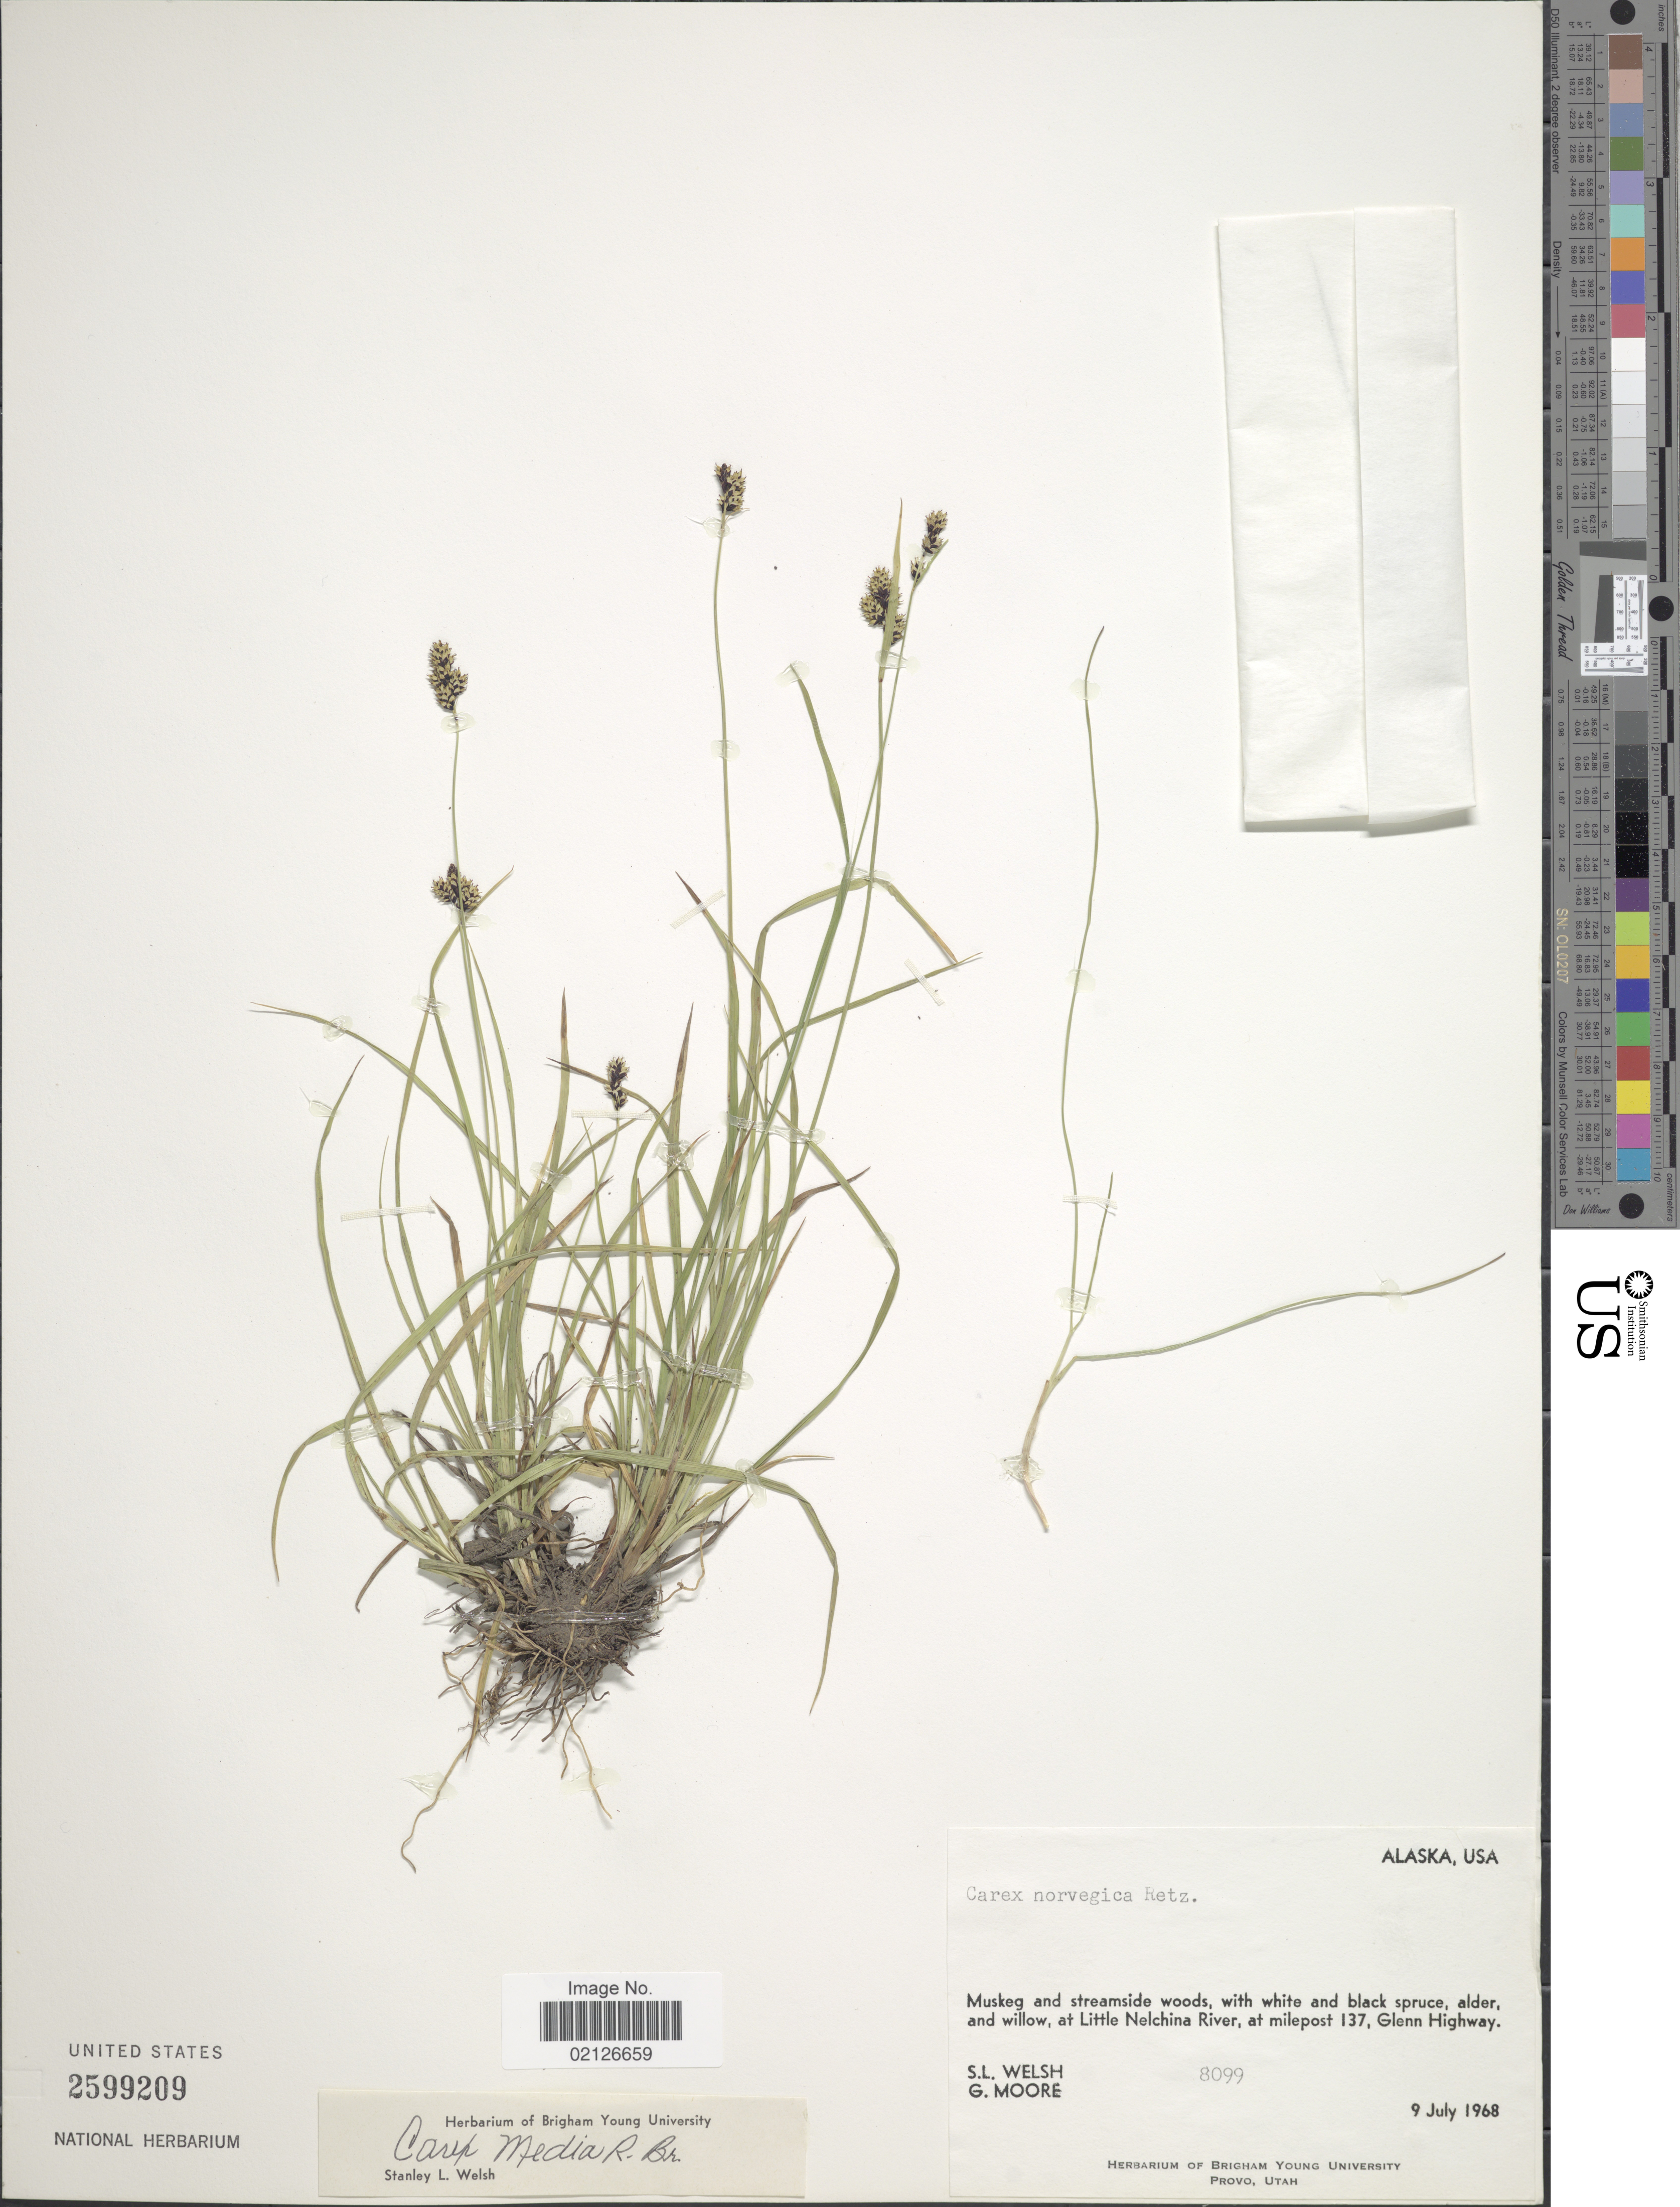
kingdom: Plantae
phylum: Tracheophyta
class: Liliopsida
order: Poales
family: Cyperaceae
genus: Carex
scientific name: Carex norvegica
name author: Retz.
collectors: S. Welsh & G. Moore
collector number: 8099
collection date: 1968-07-09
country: United States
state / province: Alaska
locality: Muskeg and streamside woods, with white and black spruce, alder and willow, at Little Nelchina River, at milepost 137, Glenn Highway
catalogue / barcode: US 2599209